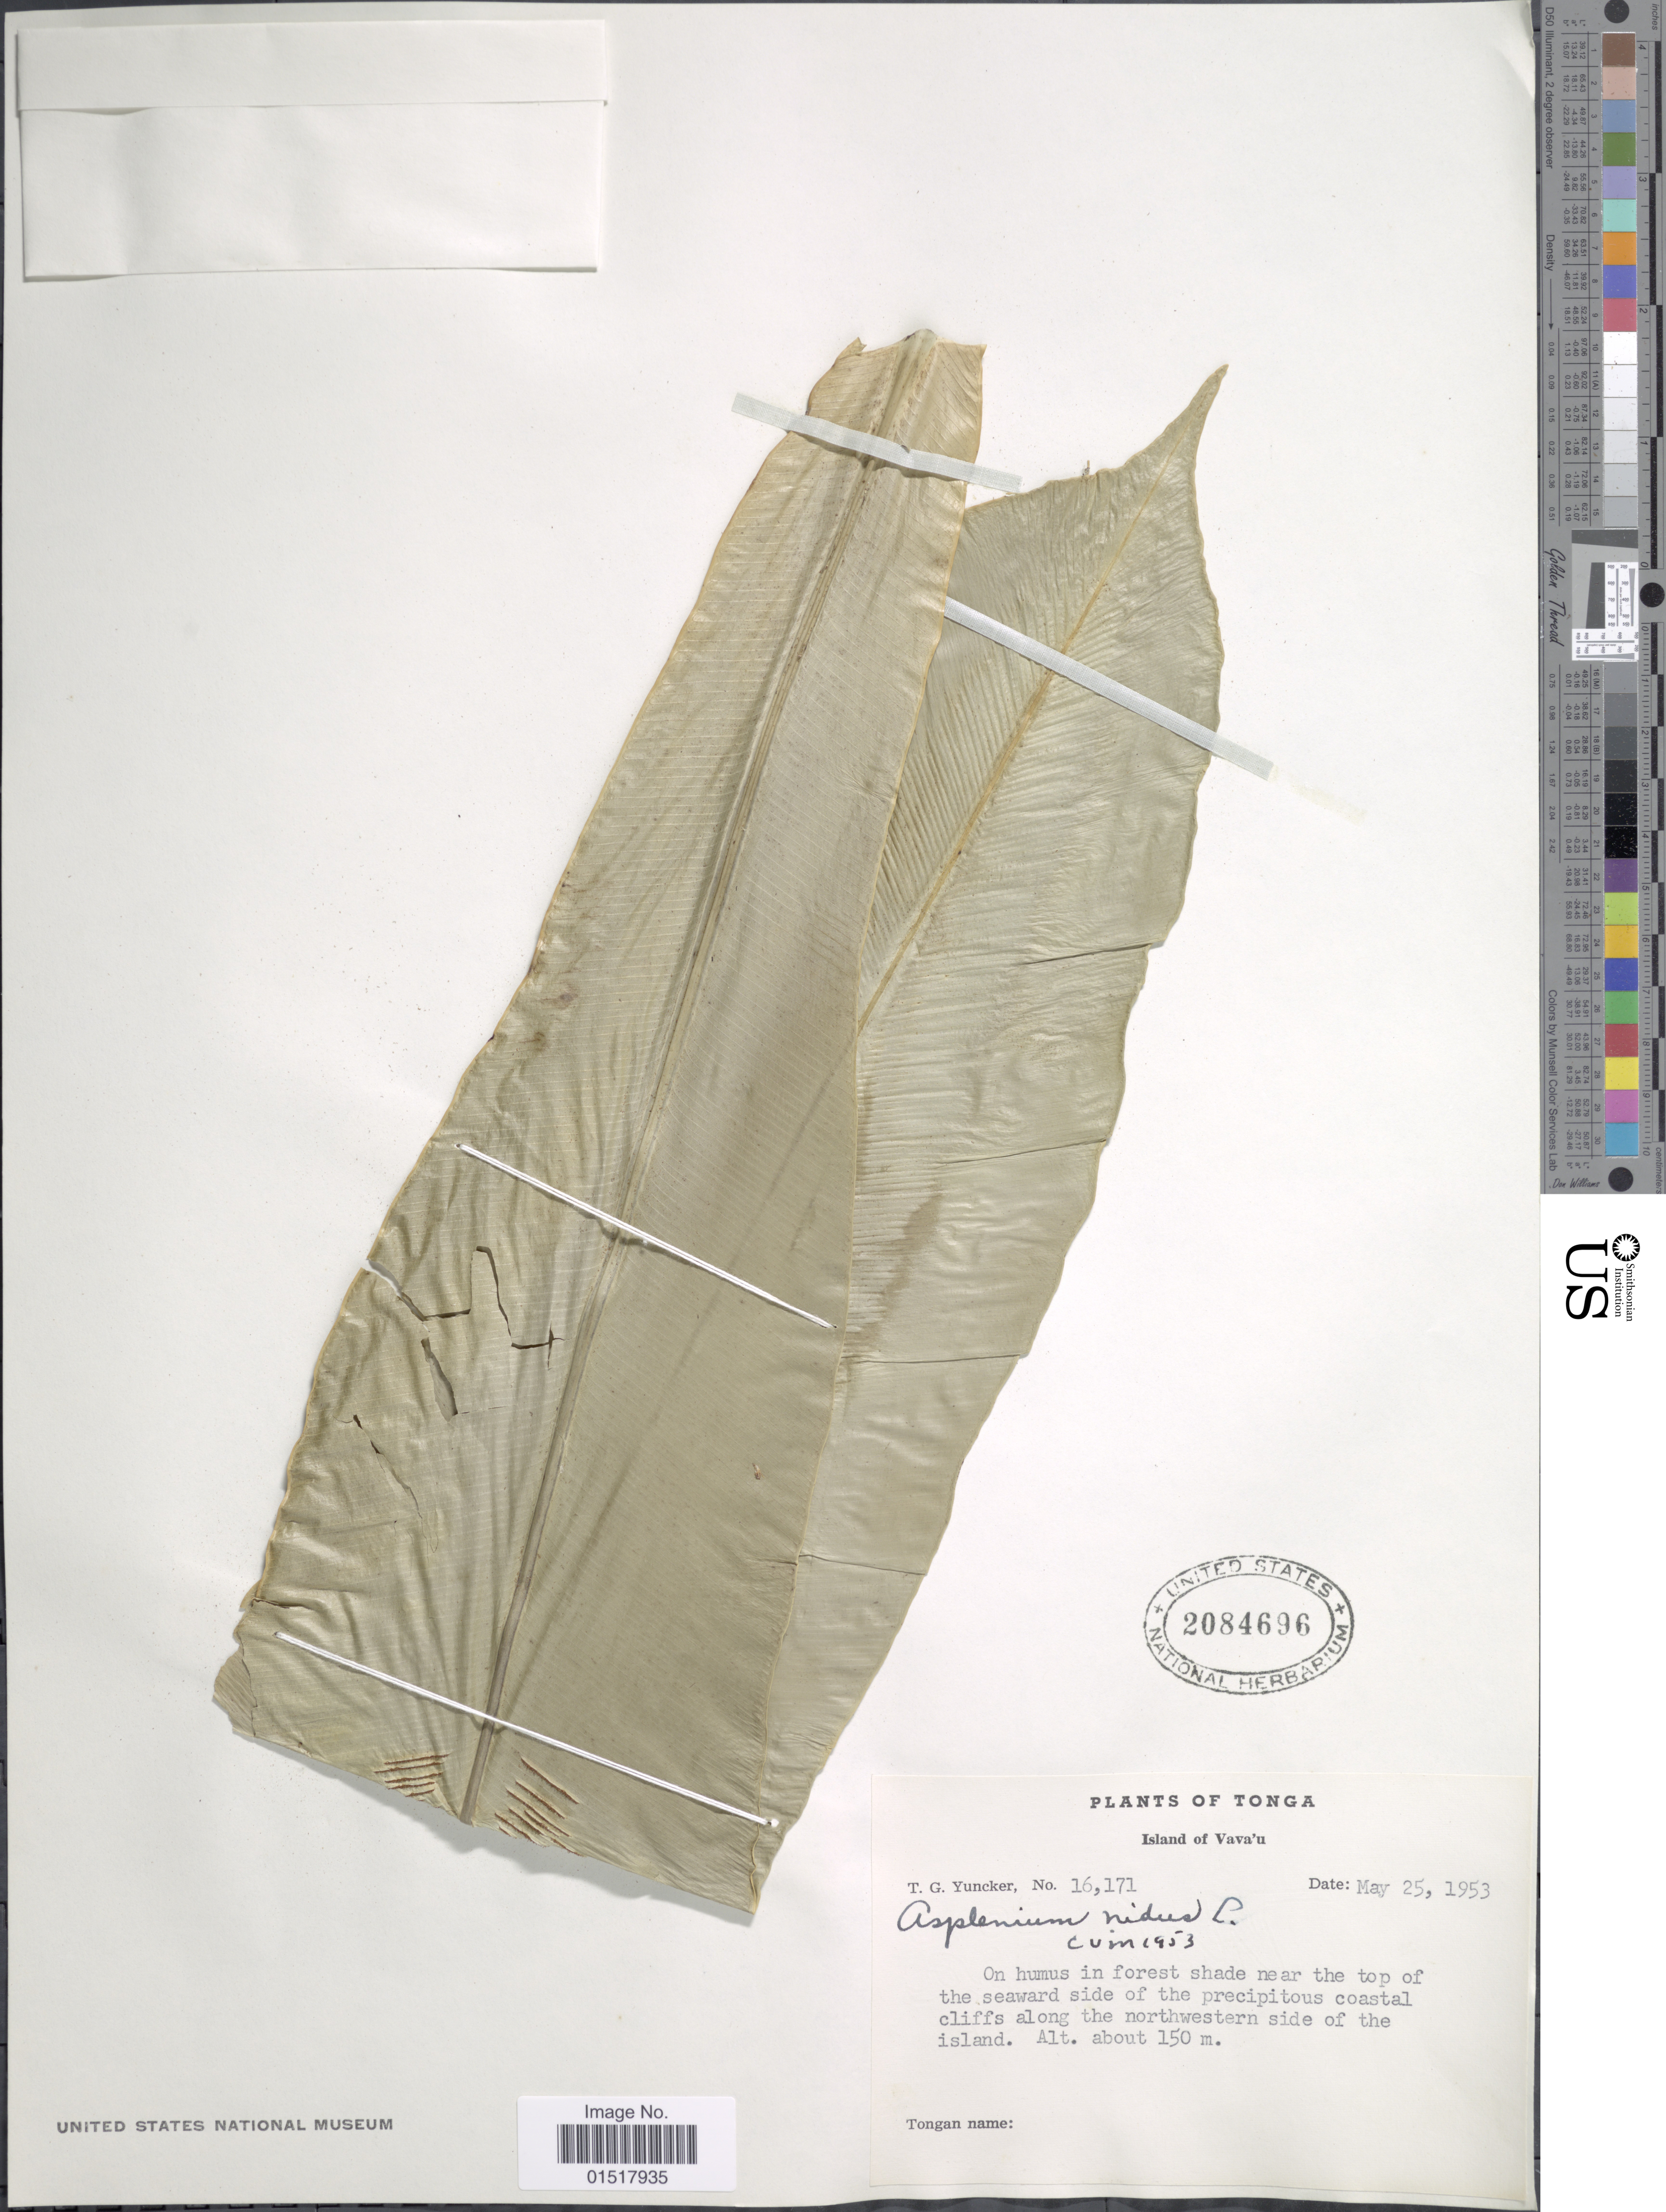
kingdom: Plantae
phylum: Tracheophyta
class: Polypodiopsida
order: Polypodiales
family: Aspleniaceae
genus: Asplenium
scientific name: Asplenium nidus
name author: L.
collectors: T. G. Yuncker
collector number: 16171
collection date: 1953-05-25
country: Tonga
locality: Island of Vava'u. On humus in forest shade near the top of the seaward side of the precipitous coastal cliffs along the northwestern side of the island.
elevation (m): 150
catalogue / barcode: US 2084696